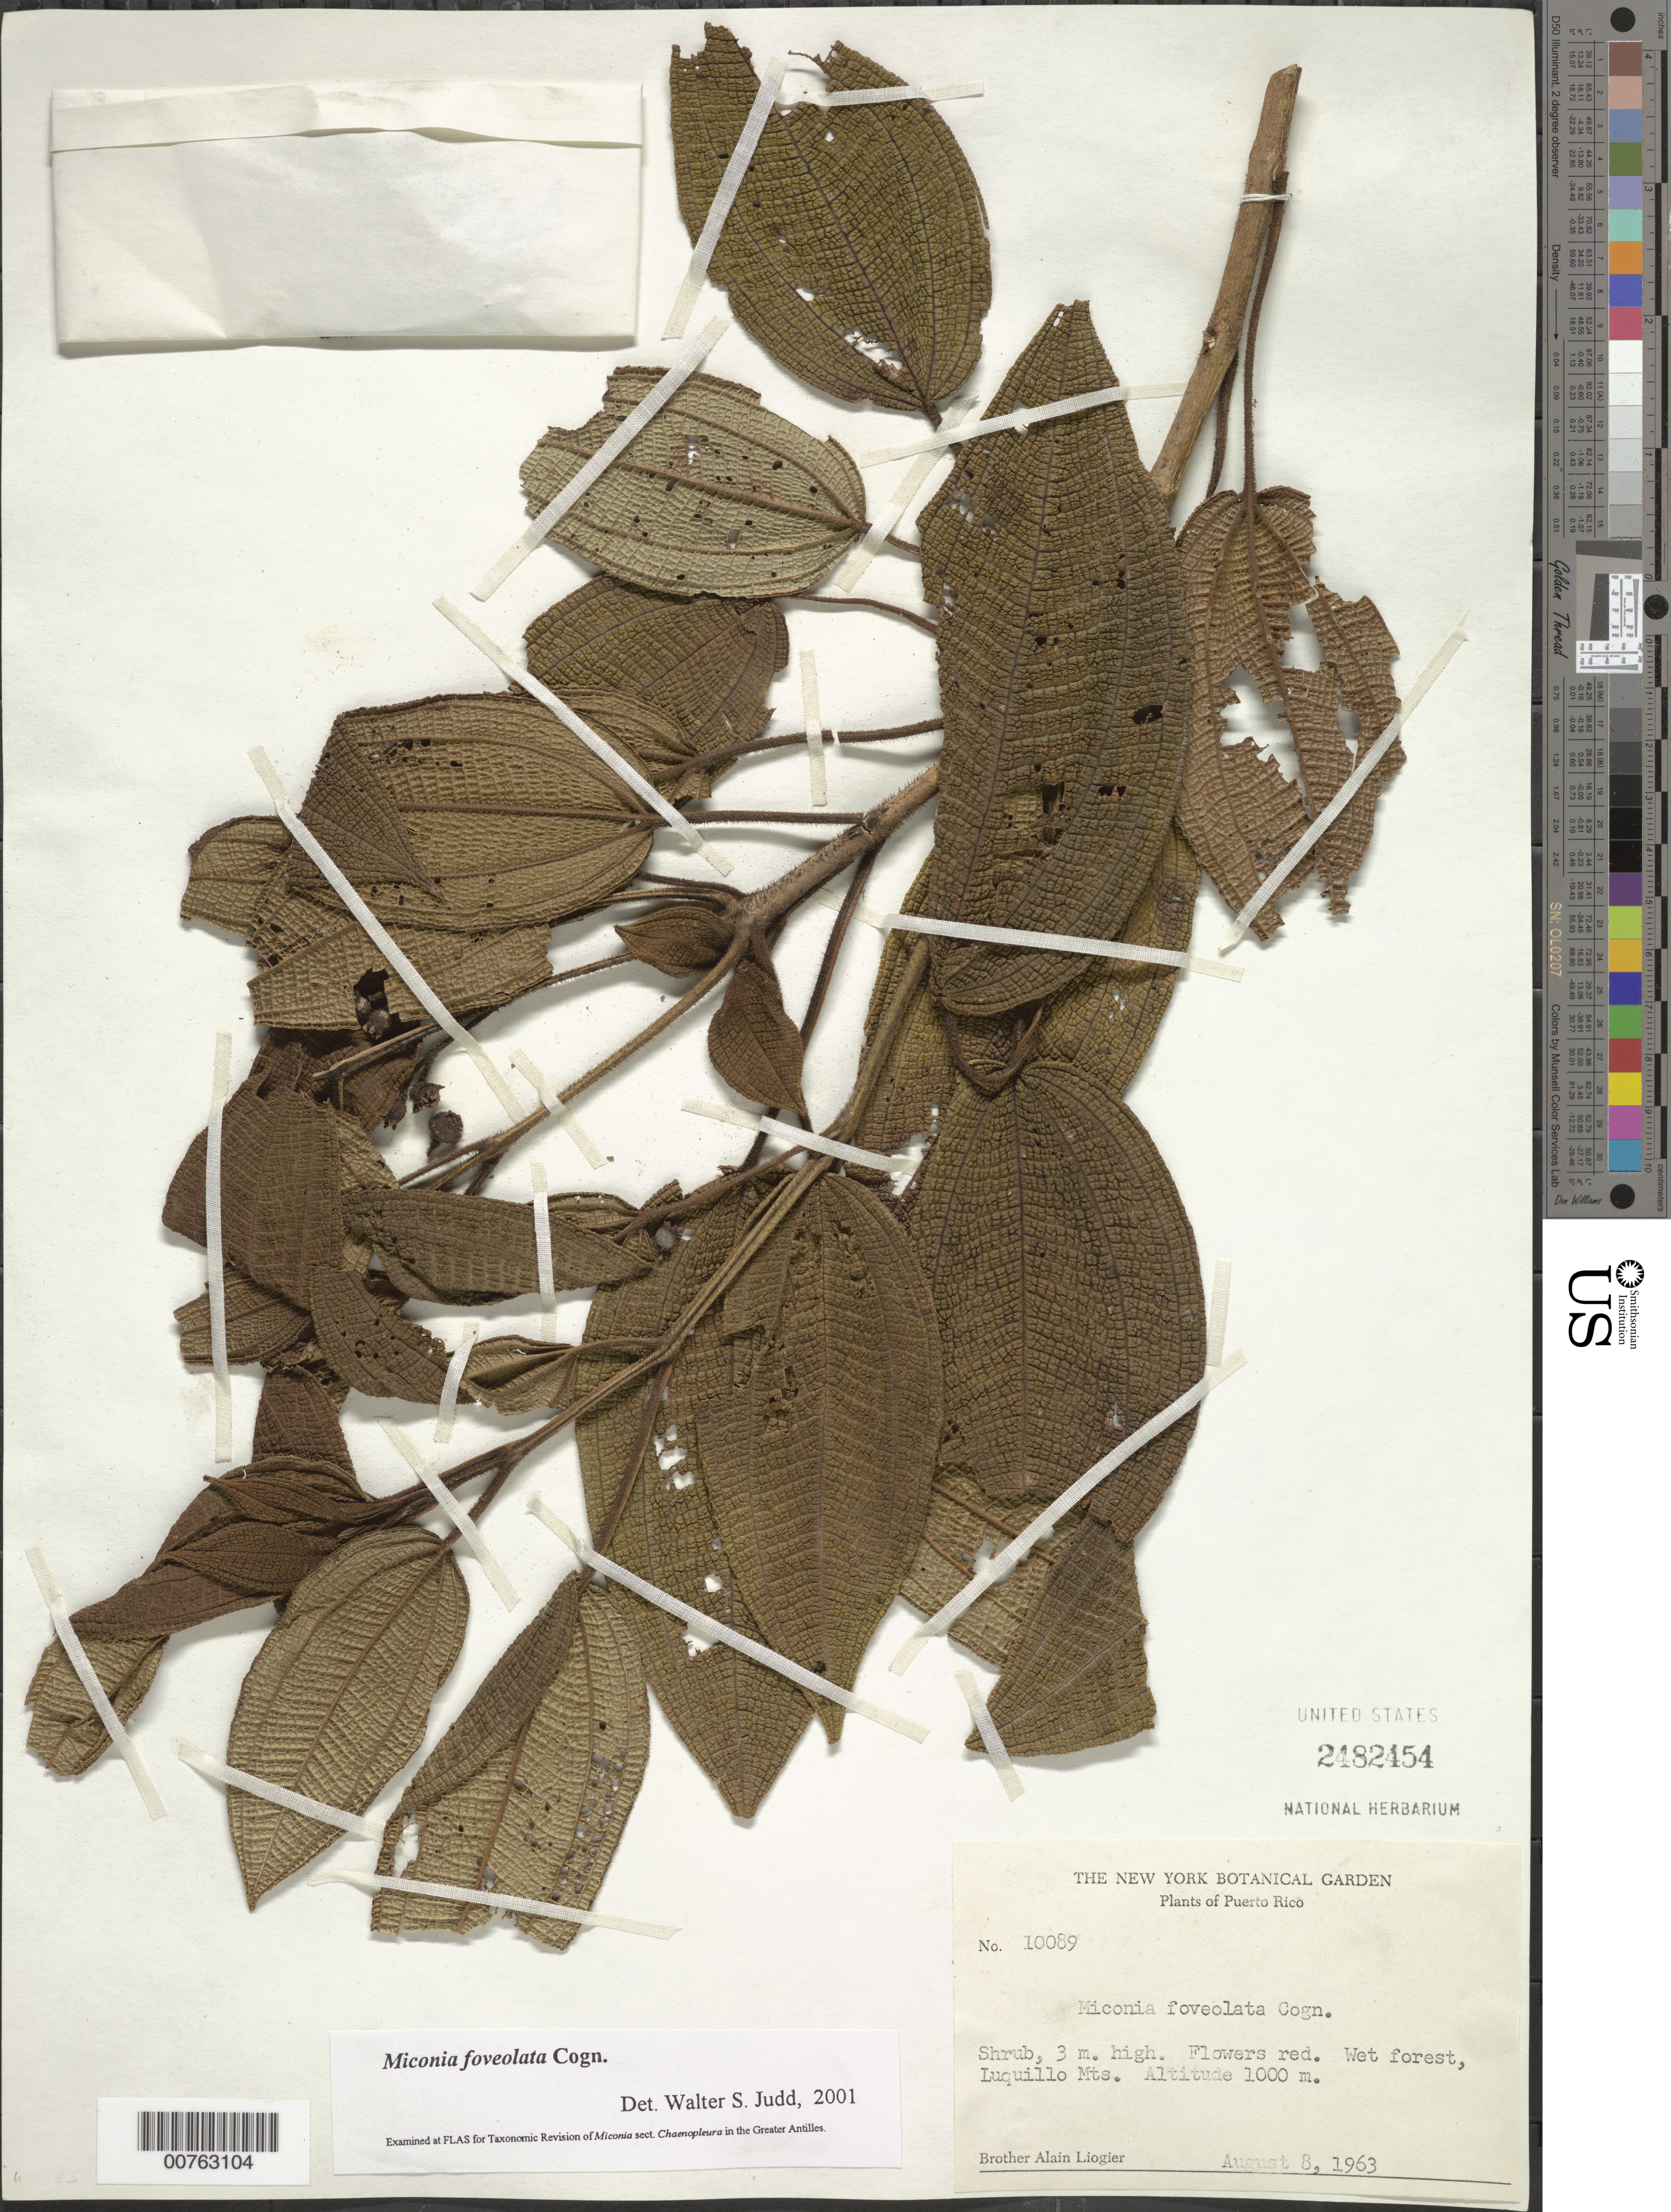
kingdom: Plantae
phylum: Tracheophyta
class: Magnoliopsida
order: Myrtales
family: Melastomataceae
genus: Miconia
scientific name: Miconia foveolata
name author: Cogn.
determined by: Judd, Walter S.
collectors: A. H. Liogier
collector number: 10089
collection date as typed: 08 Aug 1963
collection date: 1963-08-08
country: Puerto Rico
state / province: Luquillo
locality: Luquillo Mts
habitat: Wet forest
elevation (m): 1000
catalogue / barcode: US 2482454